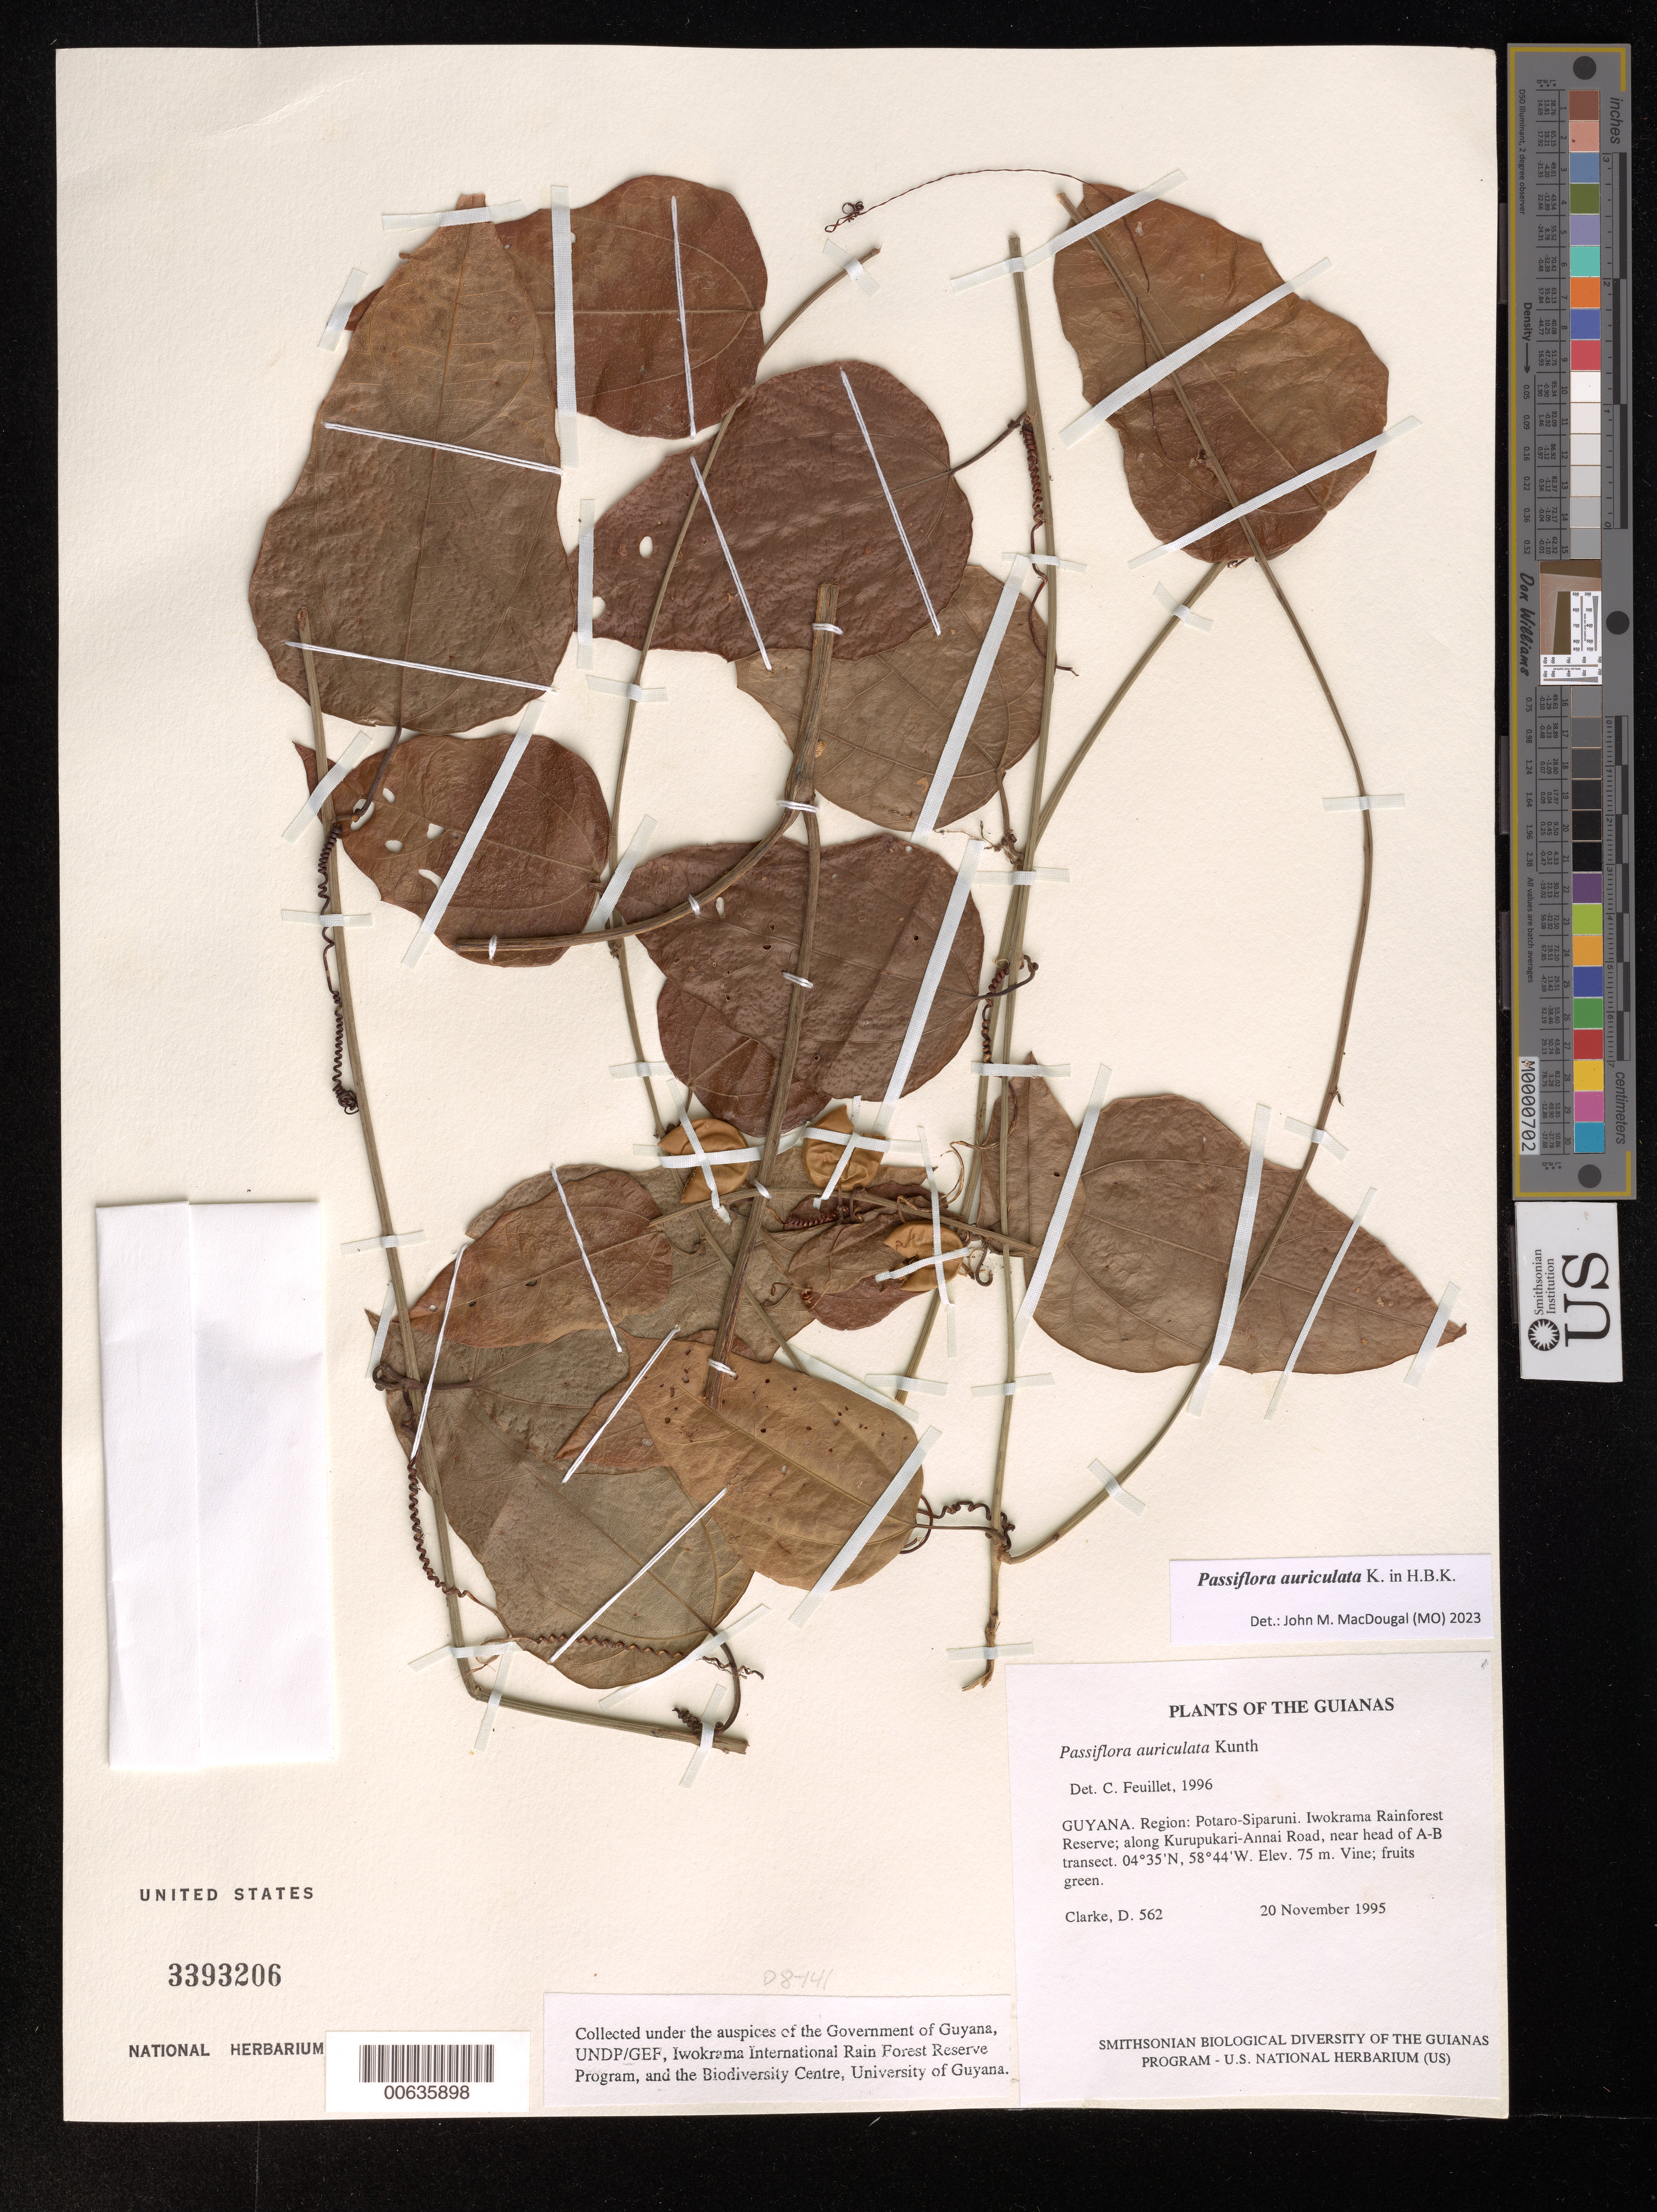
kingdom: Plantae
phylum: Tracheophyta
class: Magnoliopsida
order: Malpighiales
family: Passifloraceae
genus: Passiflora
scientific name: Passiflora auriculata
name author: Kunth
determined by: Feuillet, C.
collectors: H. D. Clarke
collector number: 562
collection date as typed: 20 November 1995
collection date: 1995-11-20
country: Guyana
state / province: Potaro-Siparuni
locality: Iwokrama Rainforest Reserve; along Kurupukari-Annai Road, near head of A-B transect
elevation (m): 75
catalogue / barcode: US 3393206